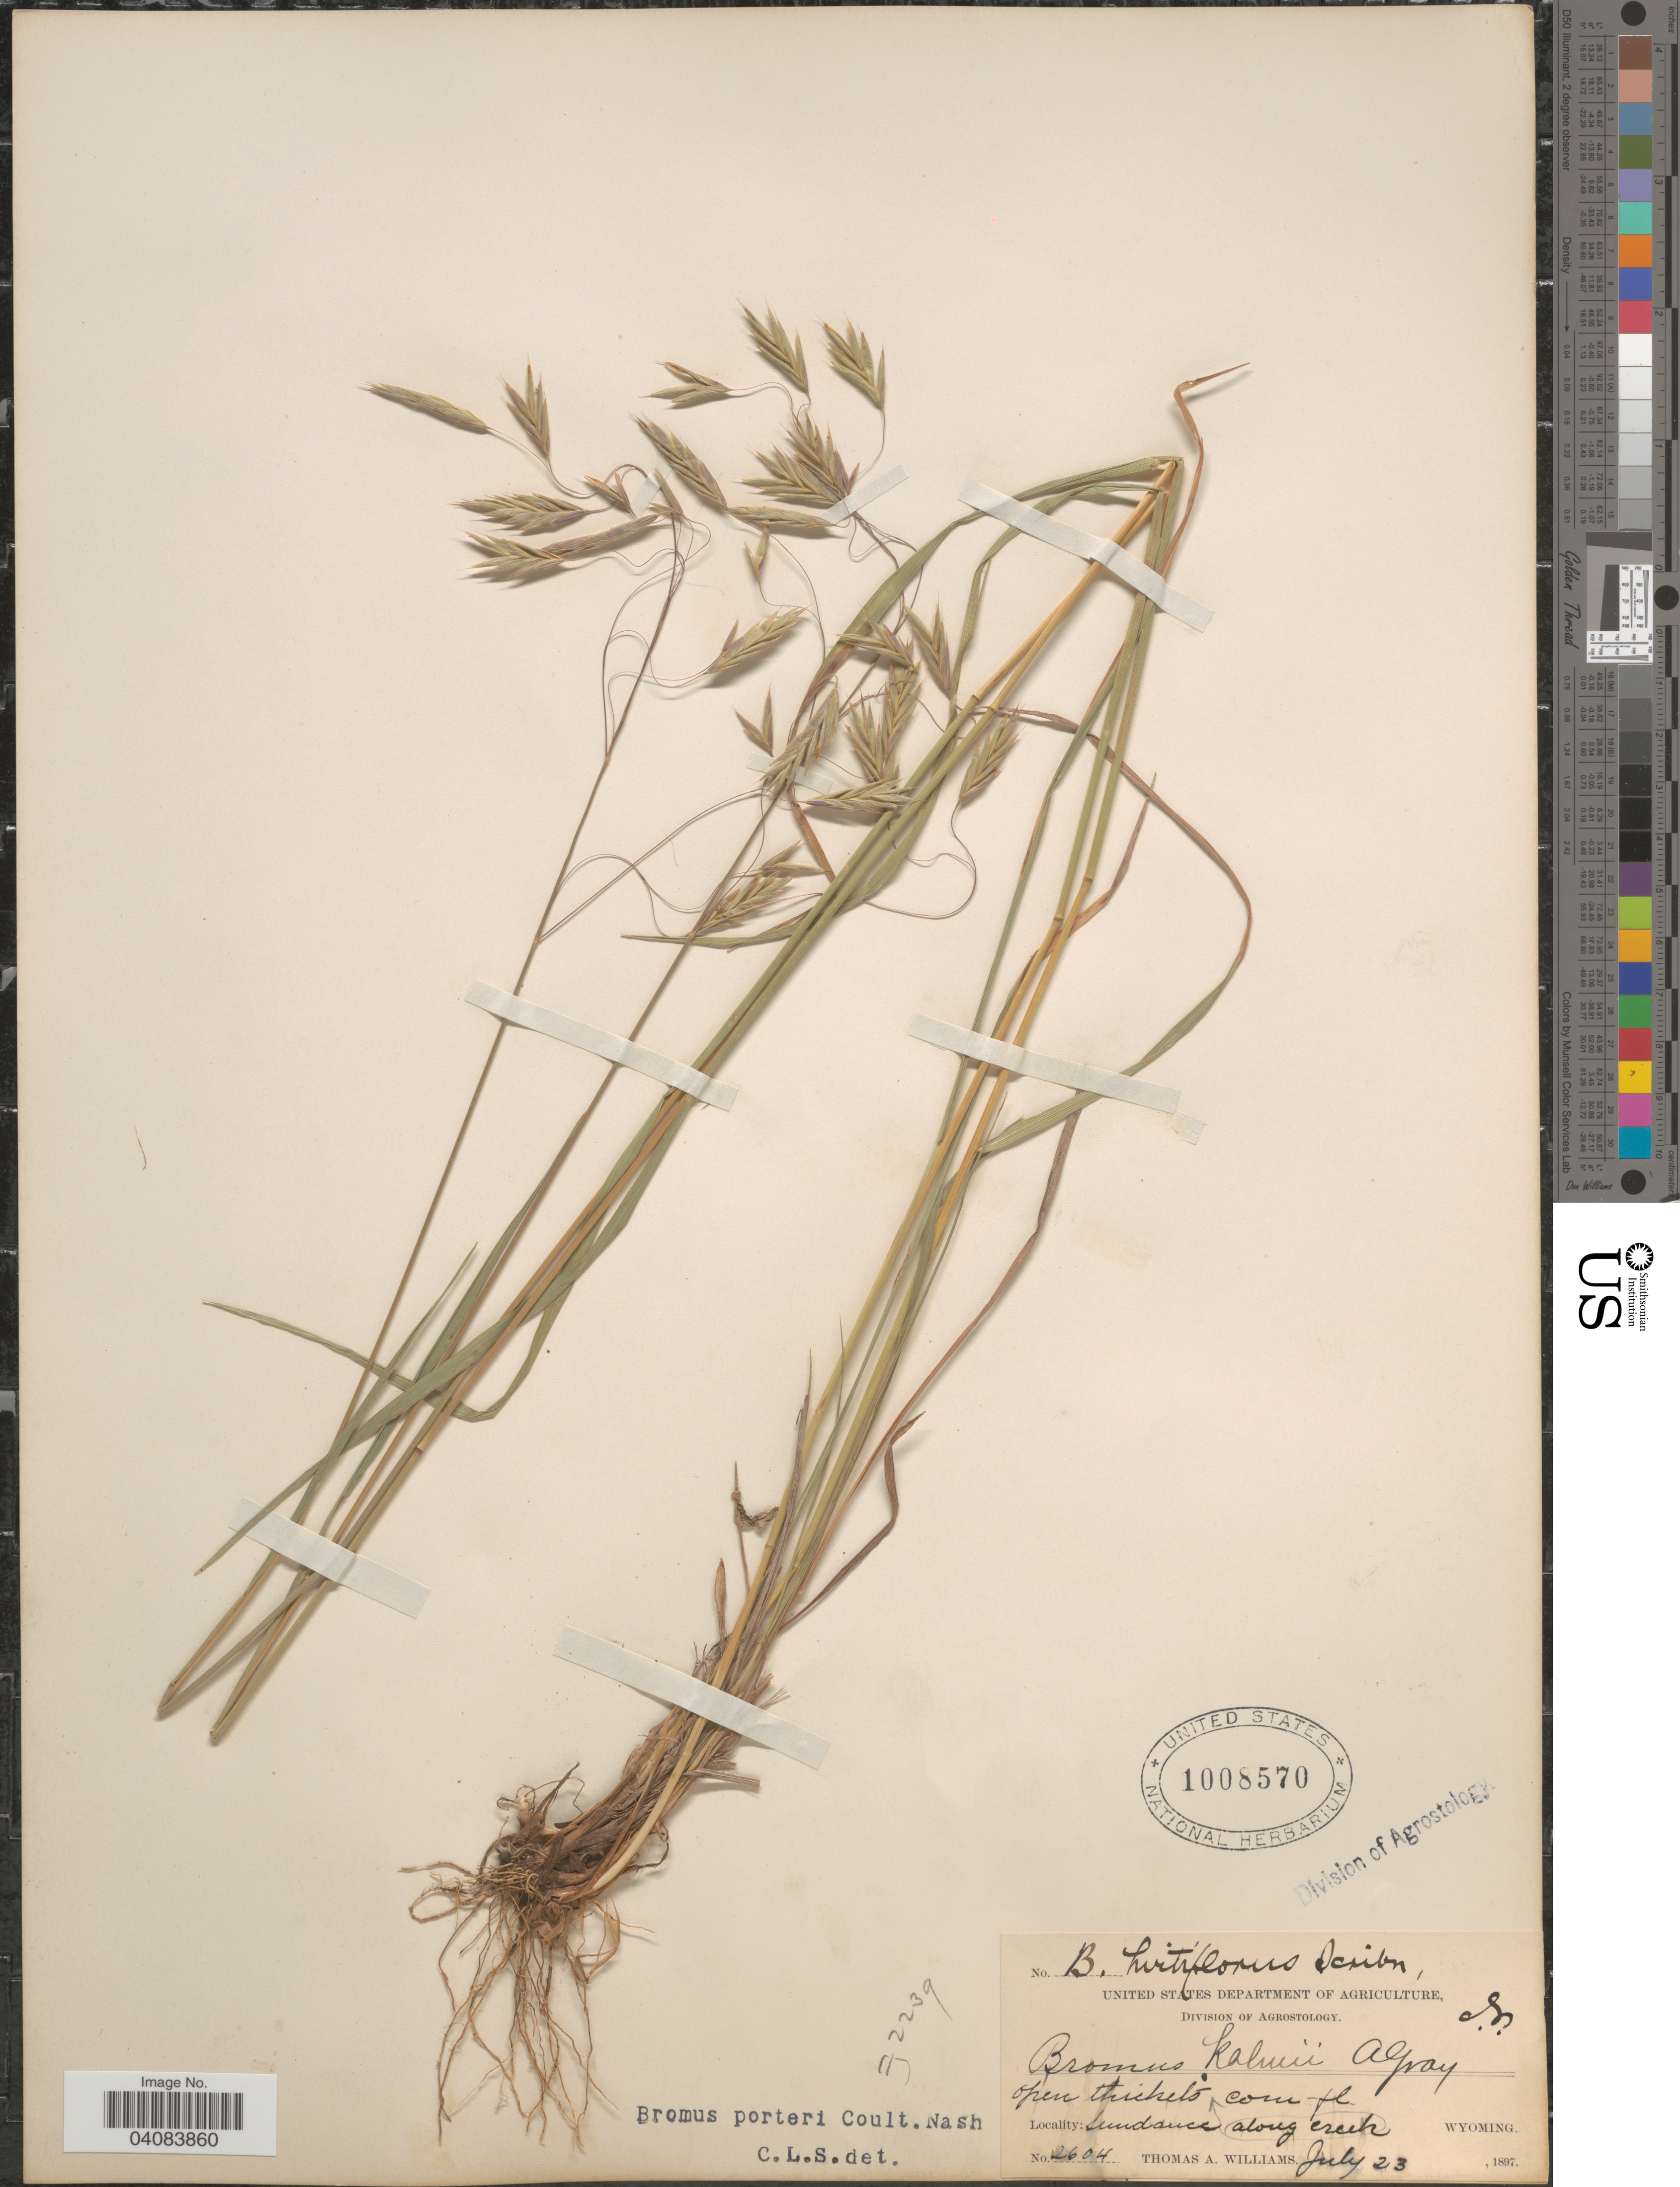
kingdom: Plantae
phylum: Tracheophyta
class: Liliopsida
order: Poales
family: Poaceae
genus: Bromus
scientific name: Bromus porteri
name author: (J.M. Coult.) Nash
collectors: T. A. Williams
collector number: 2604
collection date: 1897-07-23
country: United States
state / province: Wyoming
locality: Open thickets along creek. Sundance.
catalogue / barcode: US 1008570